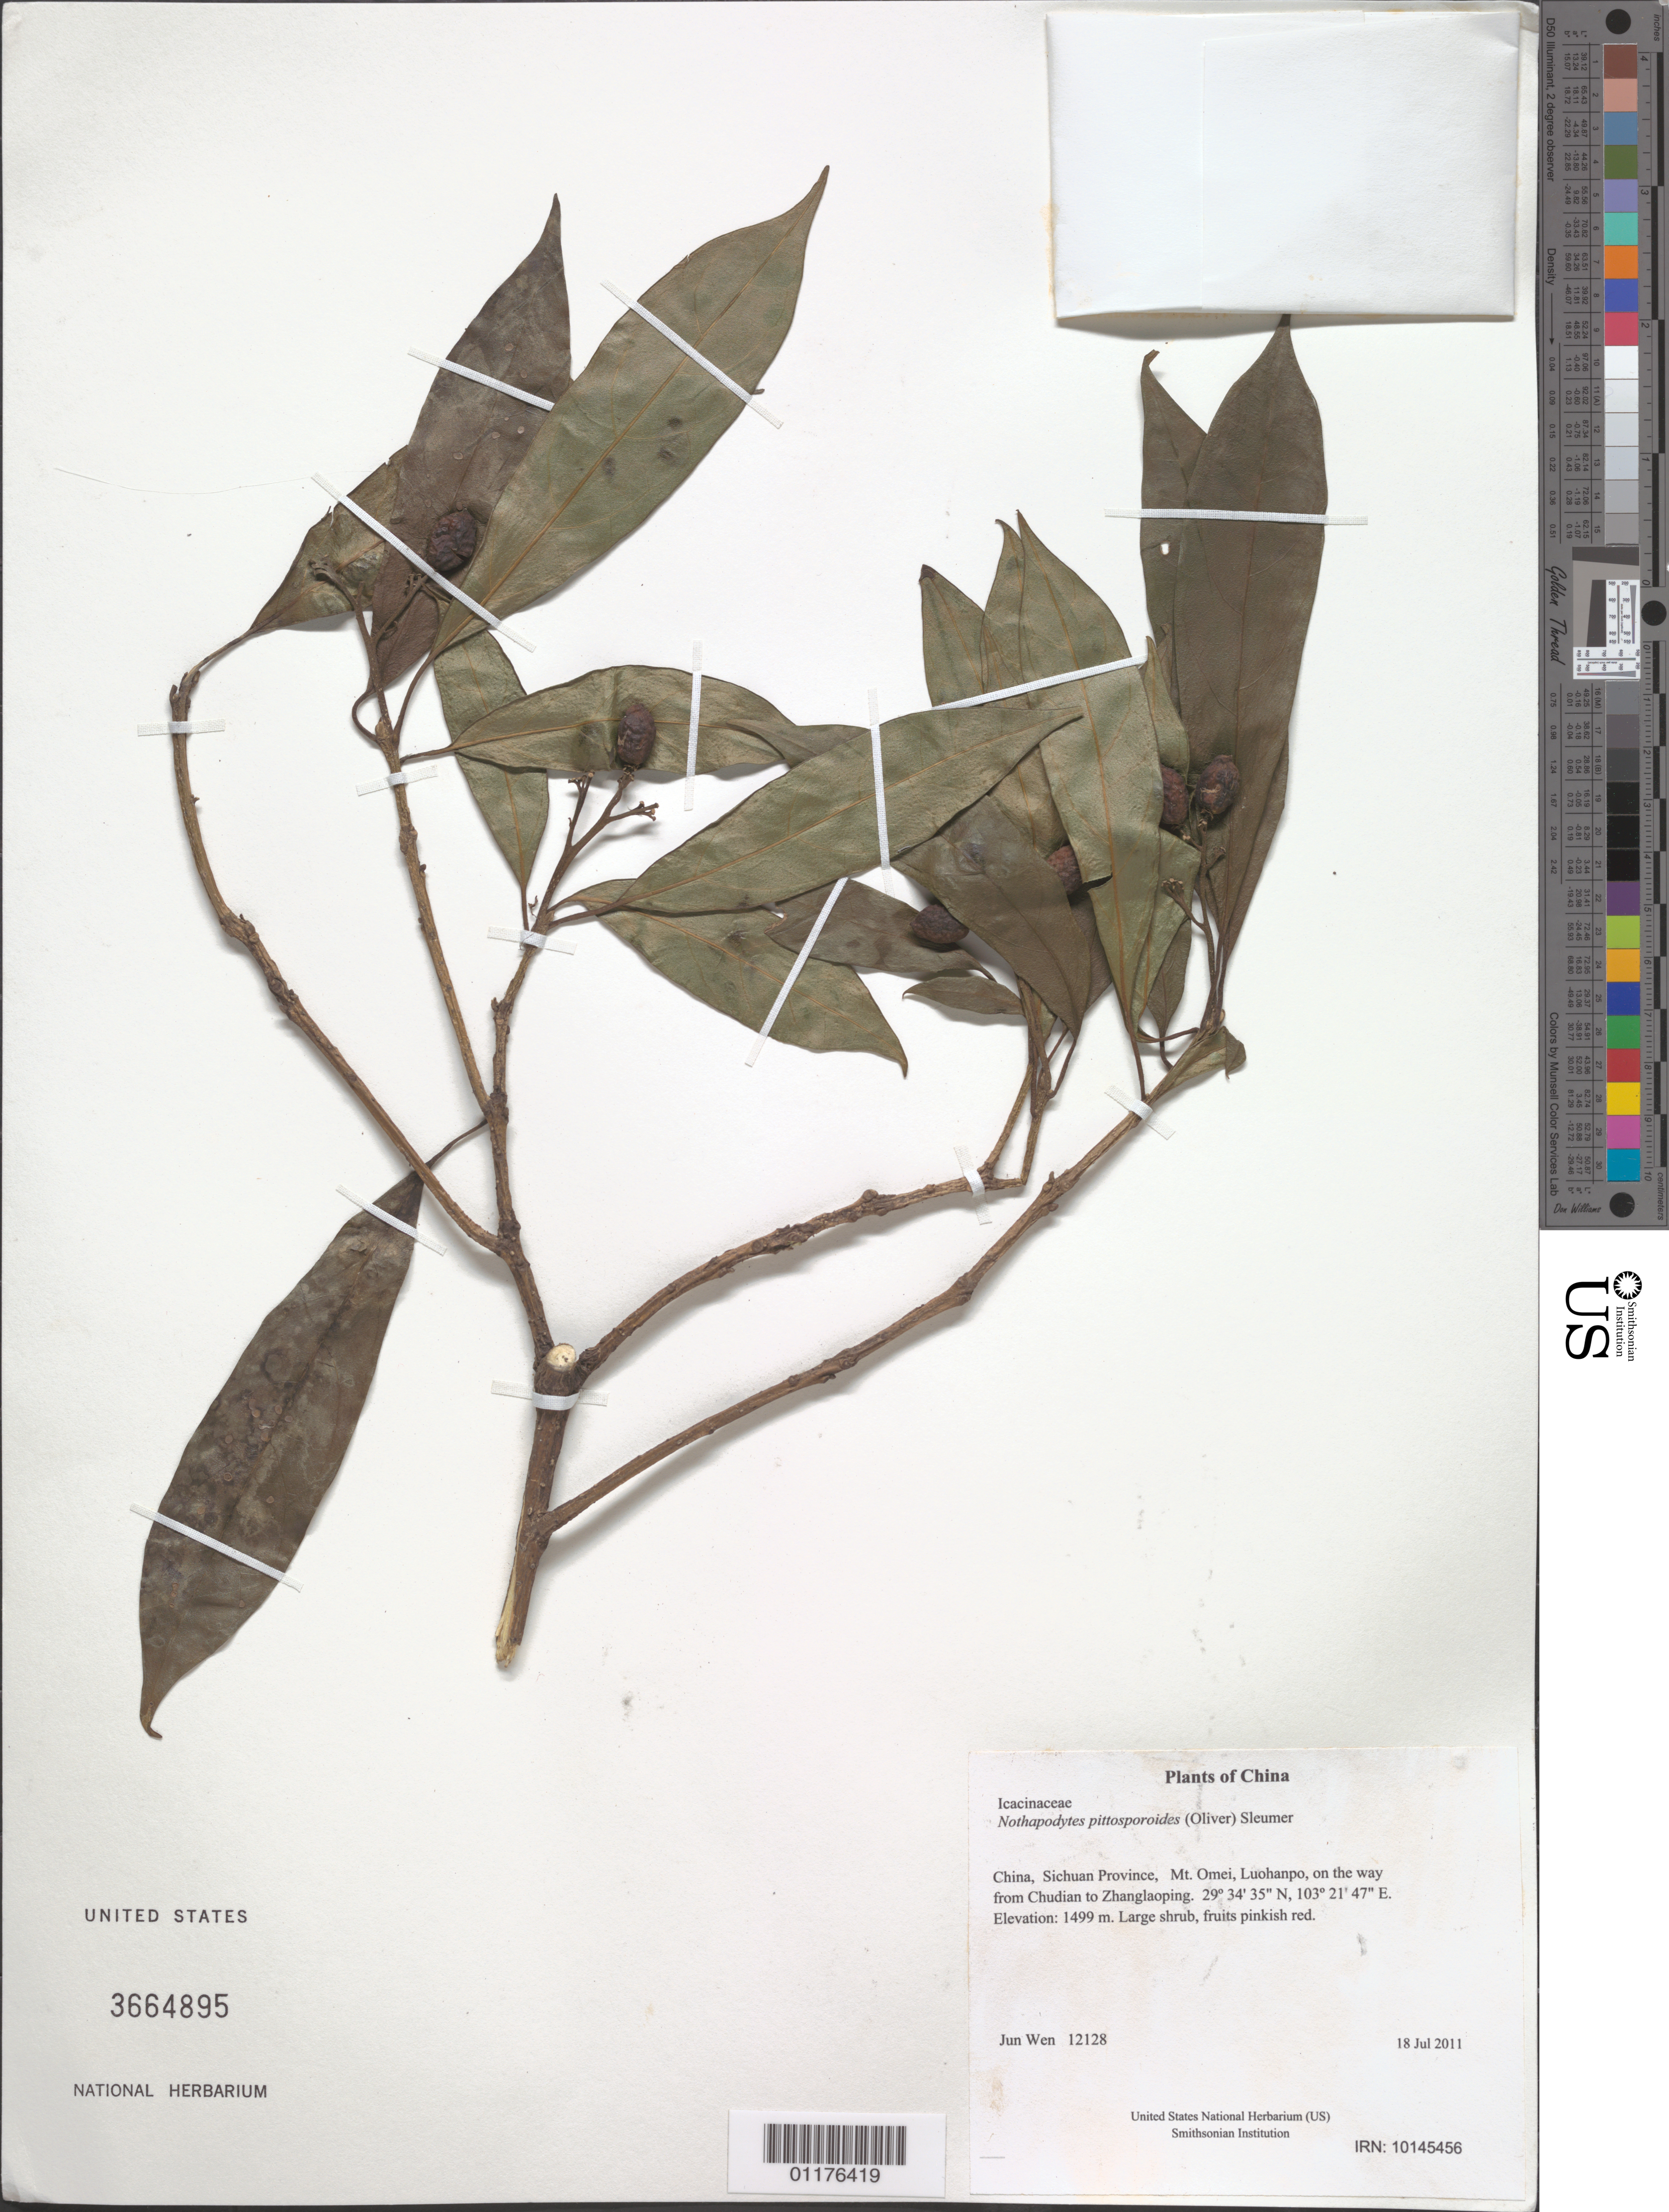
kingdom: Plantae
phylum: Tracheophyta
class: Magnoliopsida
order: Icacinales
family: Icacinaceae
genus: Nothapodytes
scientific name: Nothapodytes pittosporoides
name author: (Oliv.) Sleumer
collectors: J. Wen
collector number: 12128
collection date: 2011-07-18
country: China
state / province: Sichuan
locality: Mt. Omei, Luohanpo, on the way from Chudian to Zhanglaoping.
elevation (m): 1499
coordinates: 29 34 34.6 N, 103 21 46.8 E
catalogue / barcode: US 3664895